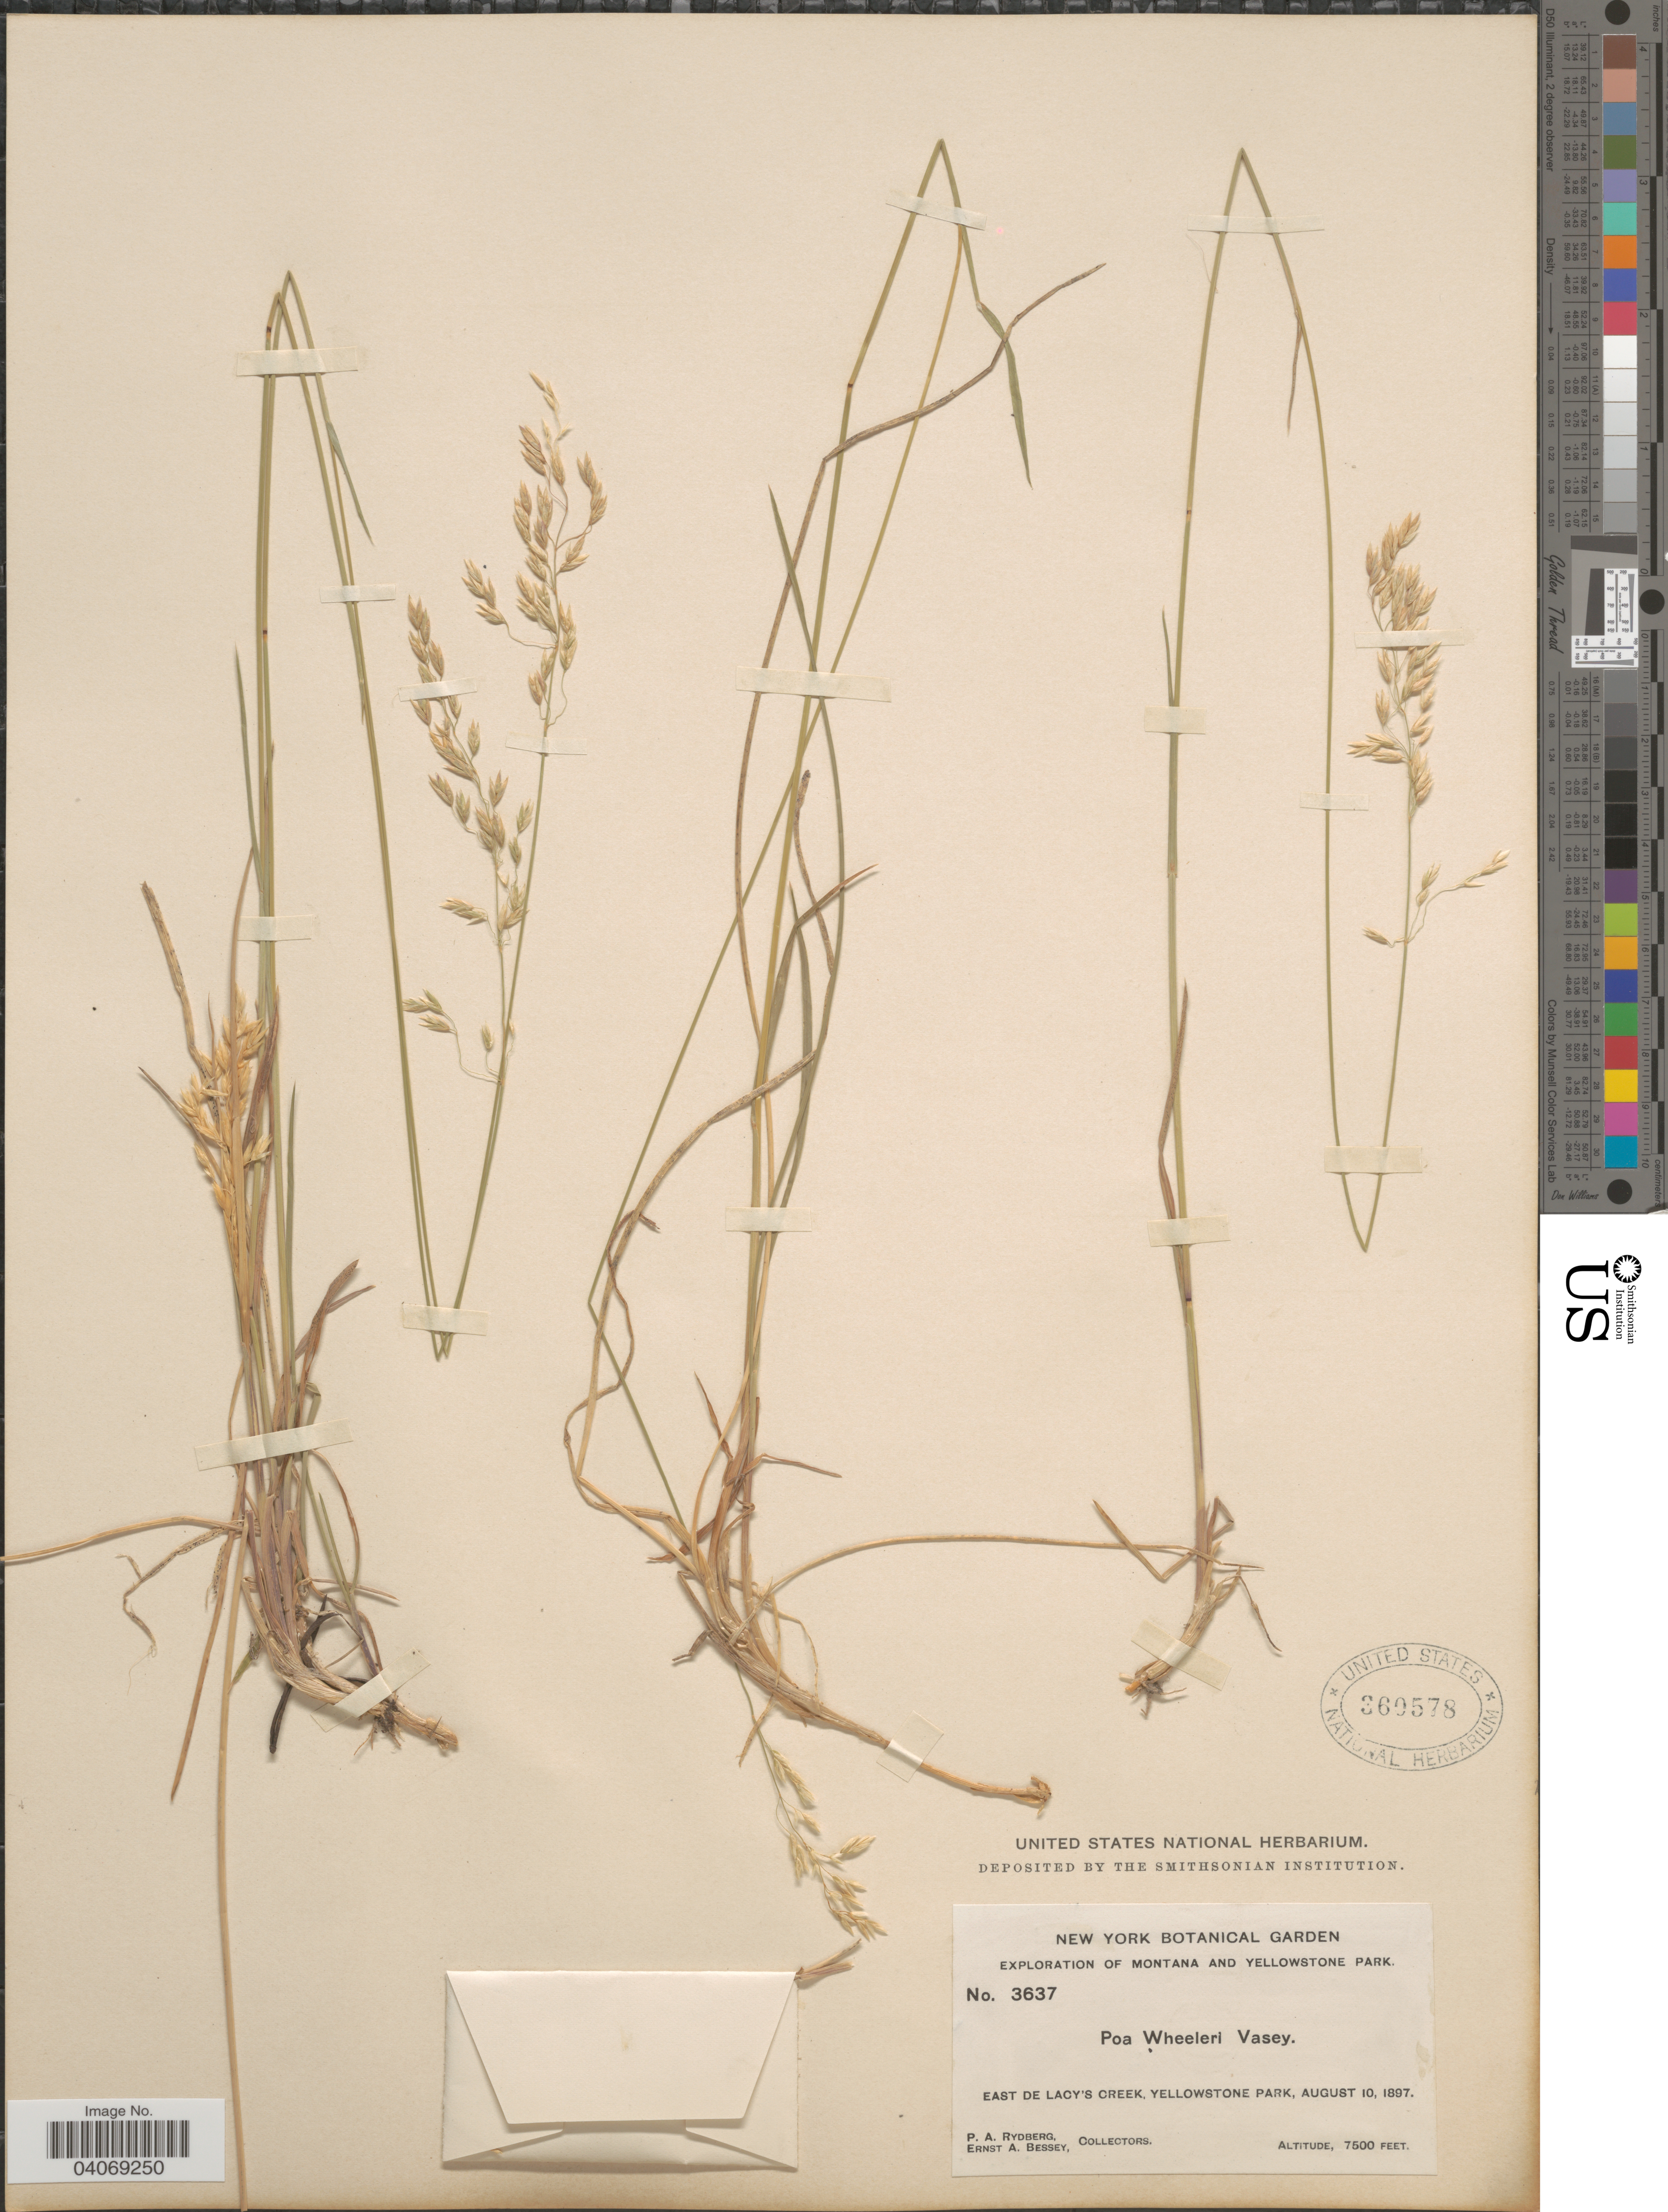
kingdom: Plantae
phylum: Tracheophyta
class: Liliopsida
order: Poales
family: Poaceae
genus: Poa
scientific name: Poa wheeleri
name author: Vasey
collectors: P. A. Rydberg & E. A. Bessey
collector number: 3637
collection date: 1897-08-10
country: United States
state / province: Wyoming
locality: Exploration of Montana and Yellowstone Park. East of Lacy's Creek, Yellowstone Park.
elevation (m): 2286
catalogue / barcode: US 360578